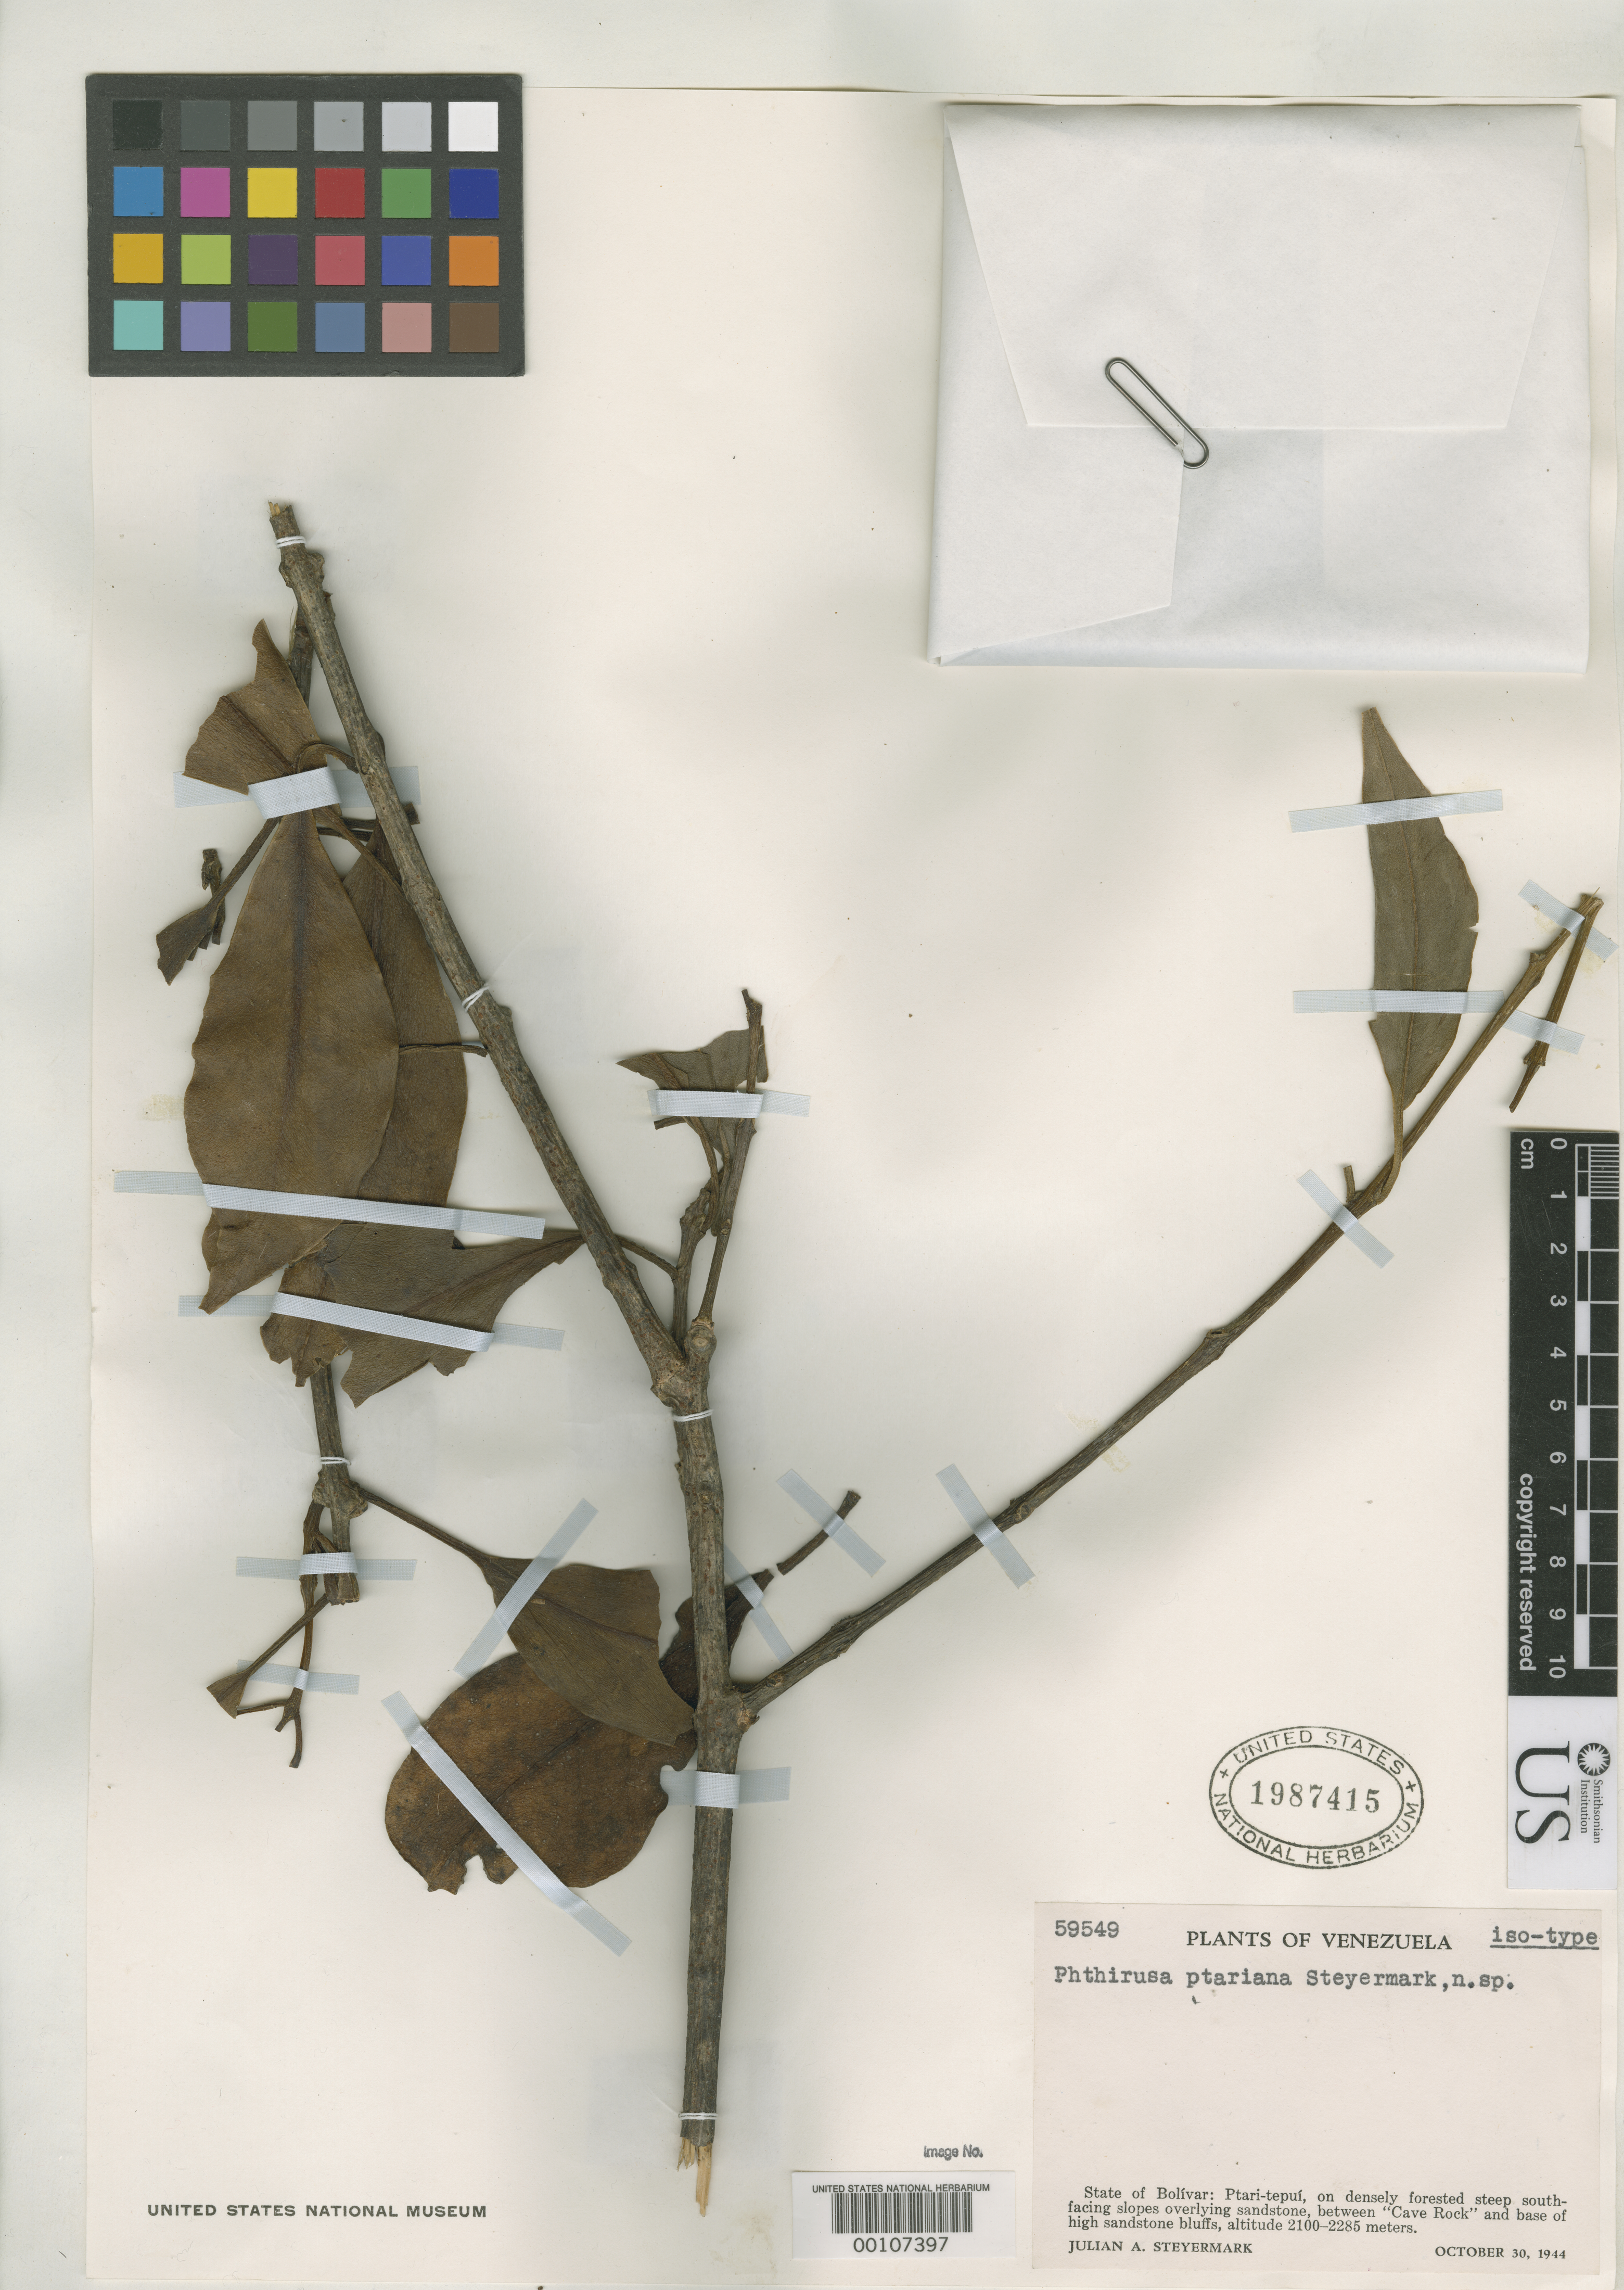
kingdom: Plantae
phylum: Tracheophyta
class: Magnoliopsida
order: Santalales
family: Loranthaceae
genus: Phthirusa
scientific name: Phthirusa ptariana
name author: Steyerm.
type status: Isotype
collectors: J. Steyermark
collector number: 59549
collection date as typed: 30 Oct 1944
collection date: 1944-10-30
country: Venezuela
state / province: Bolivar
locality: Ptari-tepui.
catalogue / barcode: US 1987415